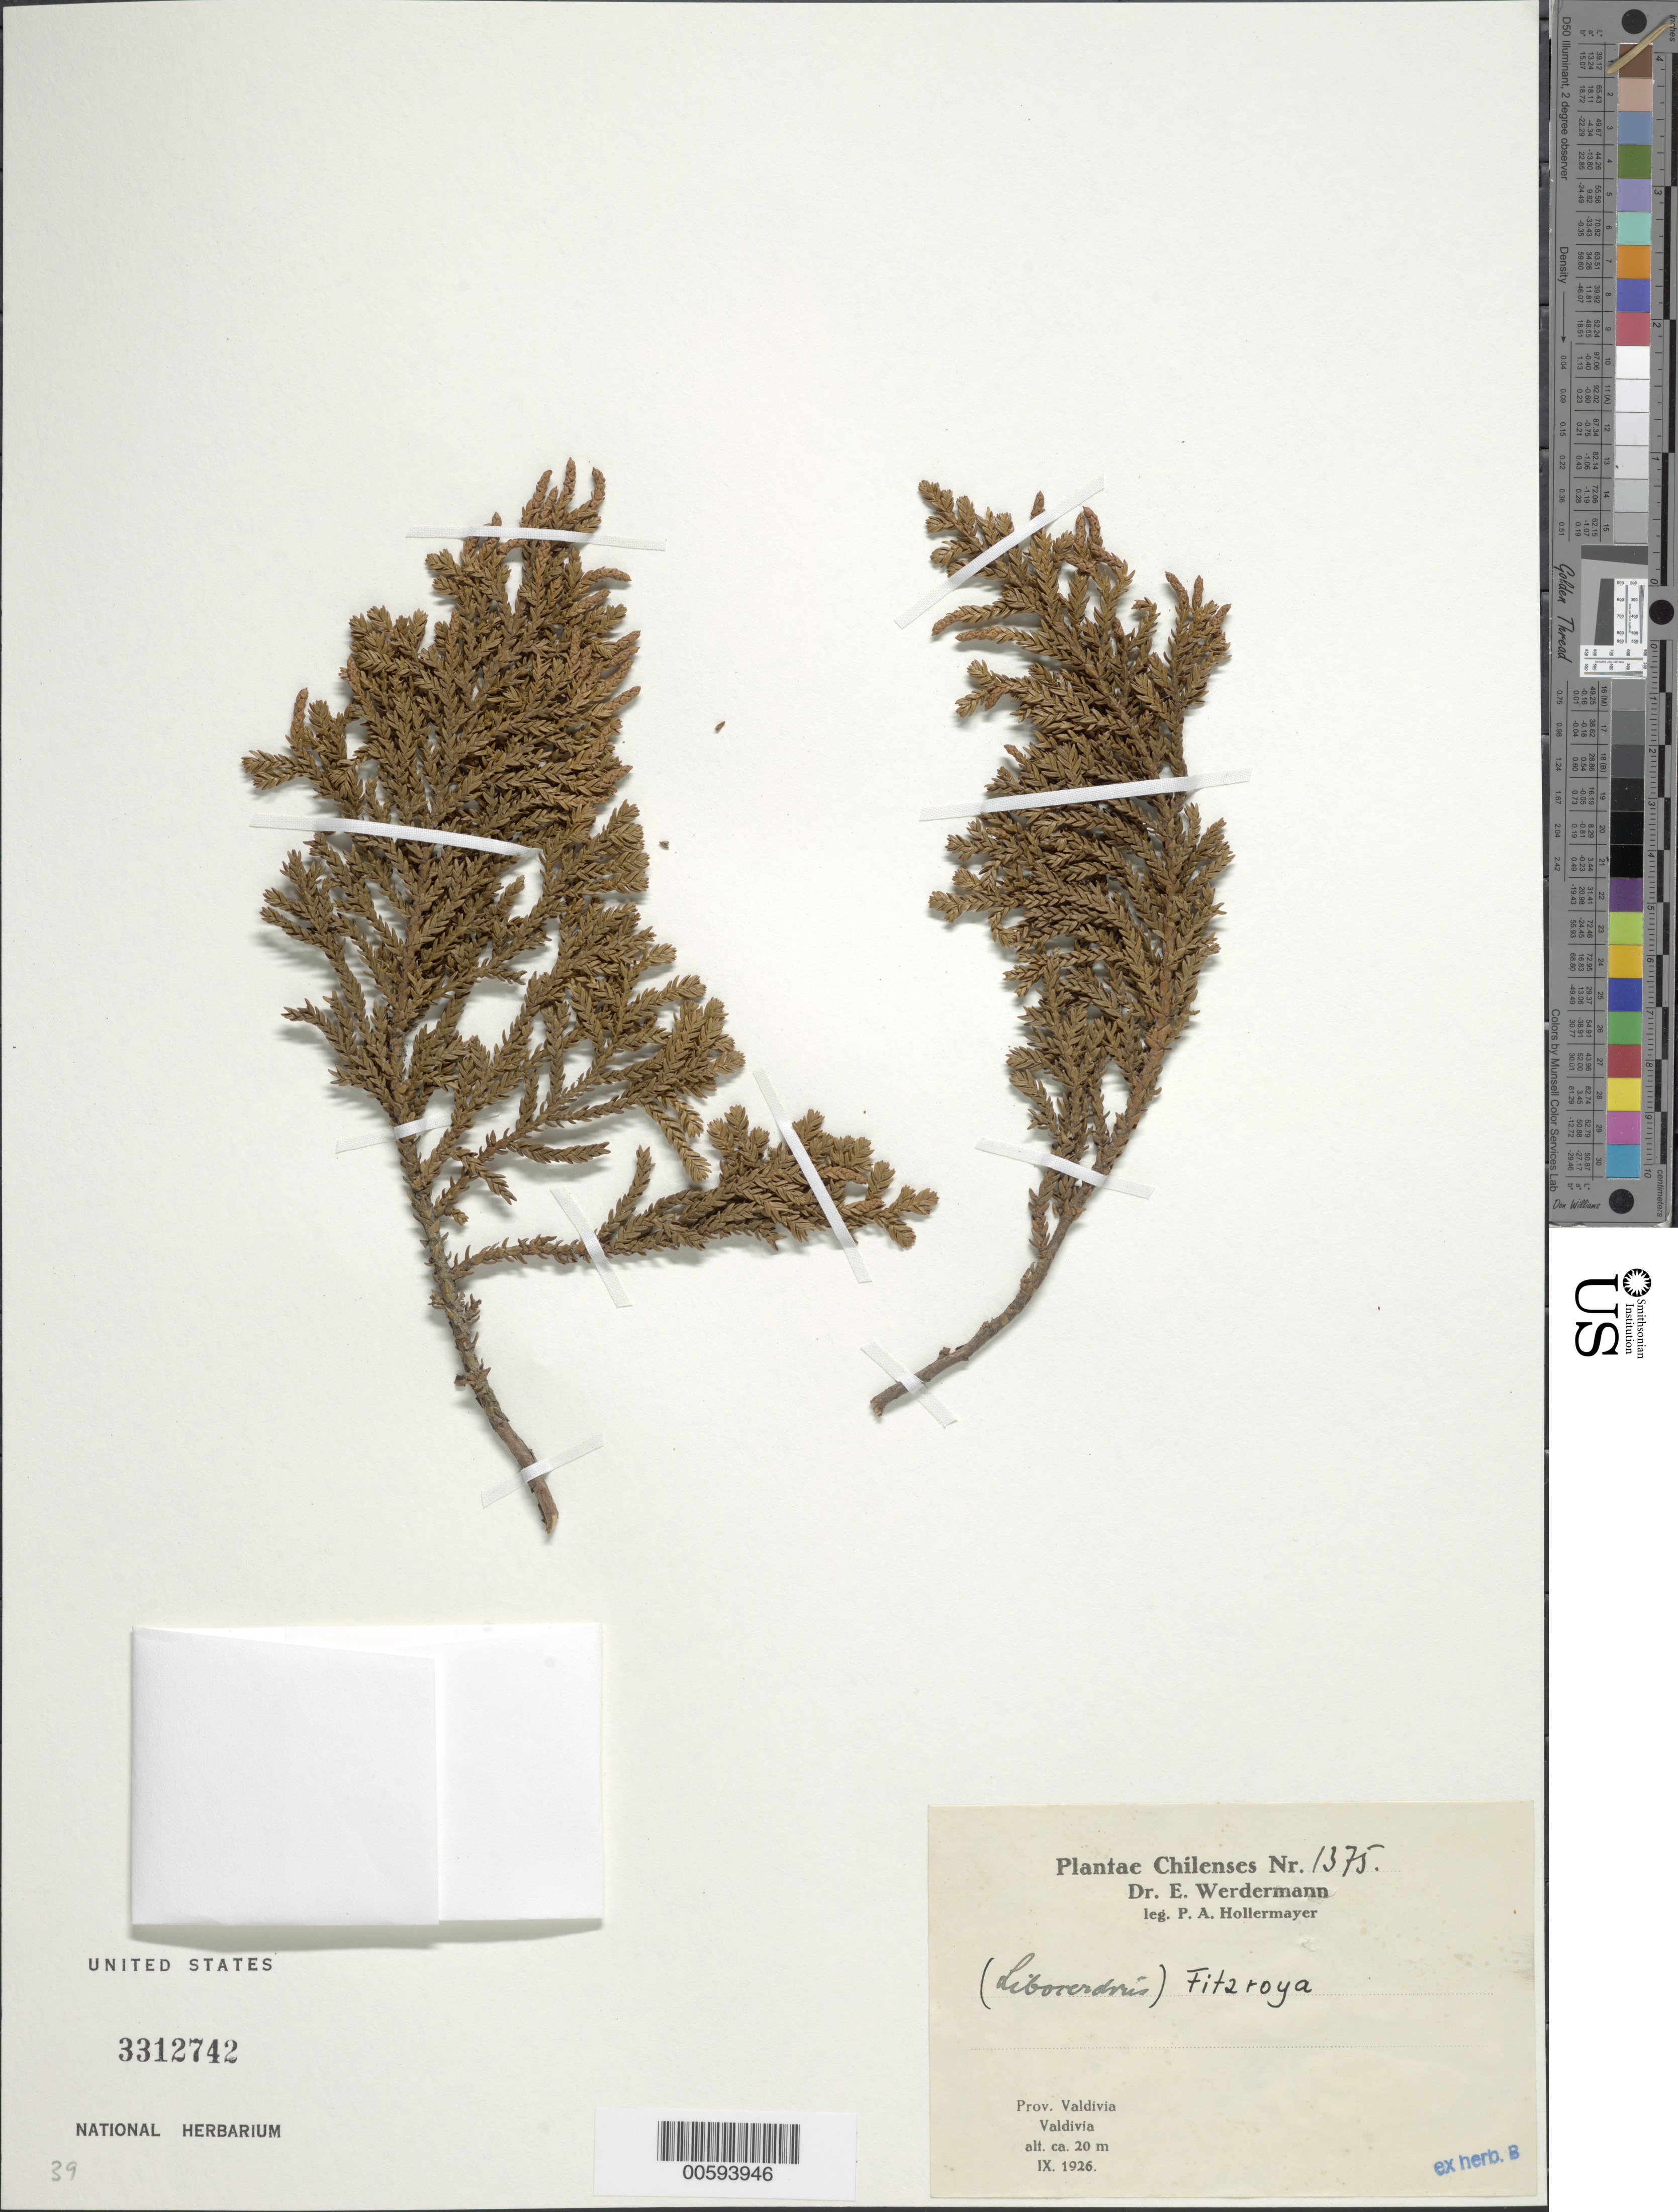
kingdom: Plantae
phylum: Tracheophyta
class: Pinopsida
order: Pinales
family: Cupressaceae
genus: Fitzroya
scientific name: Fitzroya cupressoides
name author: (Molina) I.M. Johnst.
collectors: P. Hollermayer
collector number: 1375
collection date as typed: Sep 1926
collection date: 1926-09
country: Chile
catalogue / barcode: US 3312742